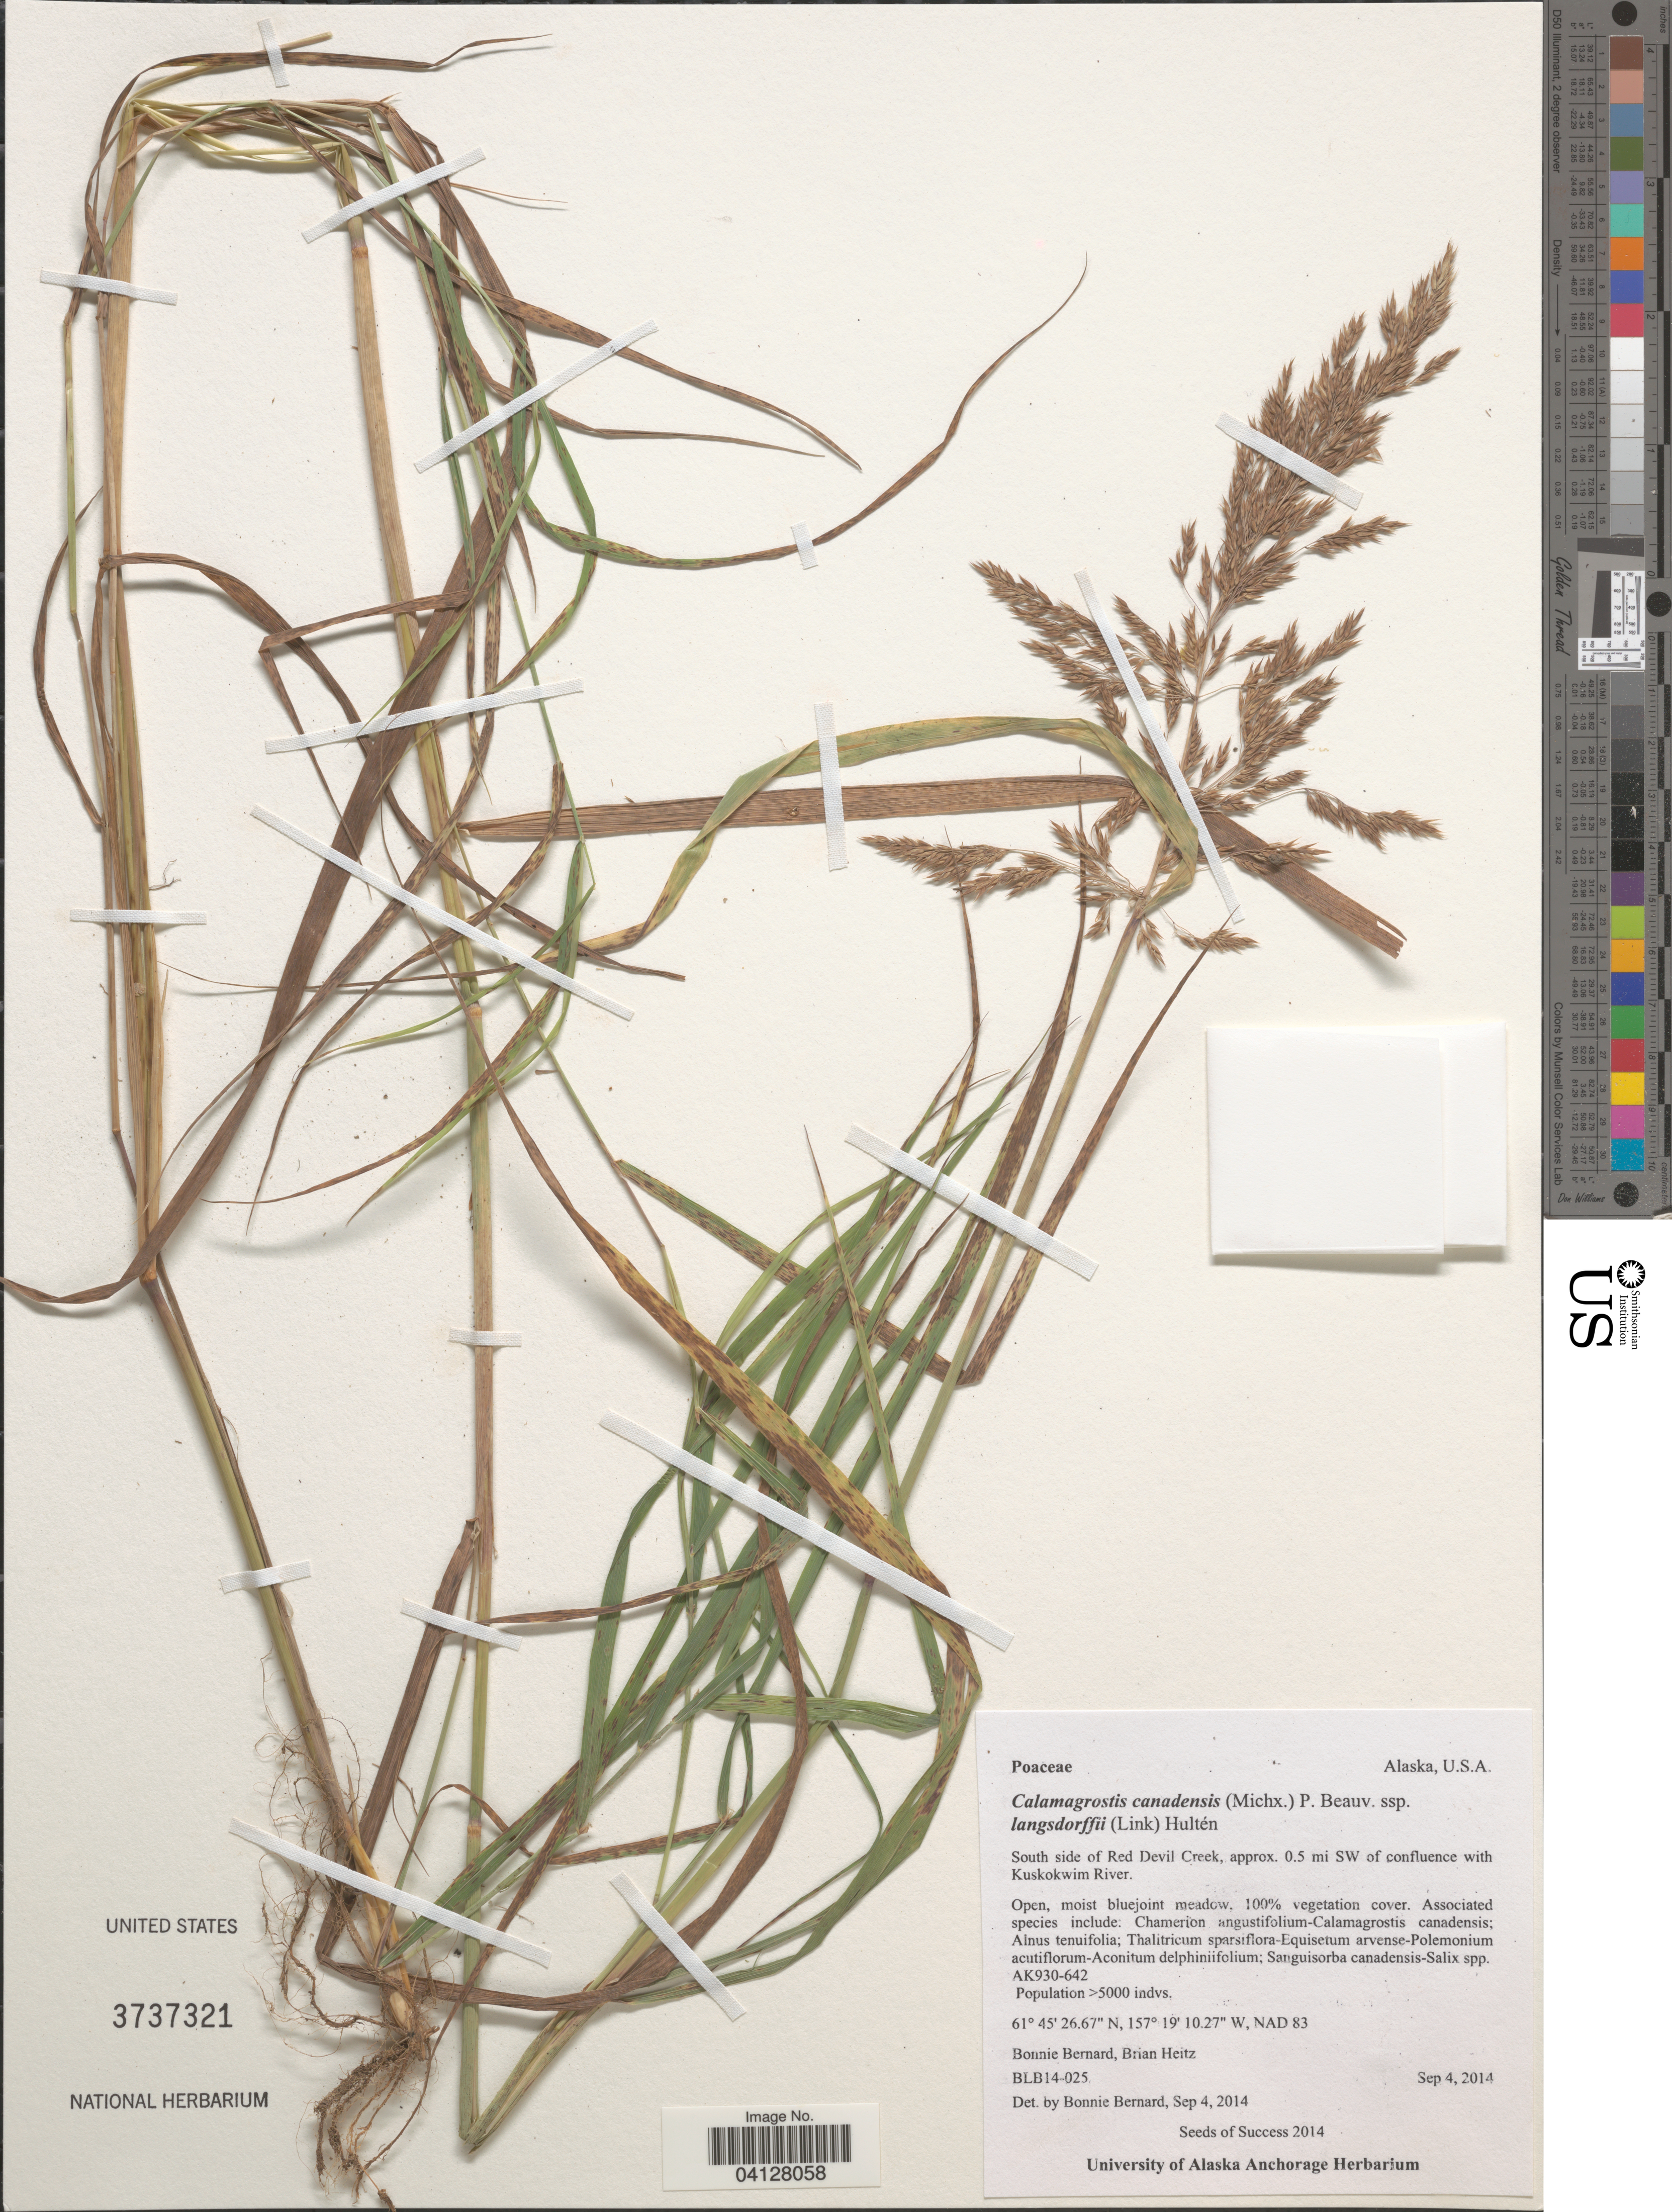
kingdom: Plantae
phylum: Tracheophyta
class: Liliopsida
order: Poales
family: Poaceae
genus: Calamagrostis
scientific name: Calamagrostis canadensis subsp. langsdorffii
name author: (Link) Hultén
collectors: B. Bernard & B. Heitz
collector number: BLB14-025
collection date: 2014-09-04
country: United States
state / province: Alaska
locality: South side of Red Devil Creek, approx. 0.5 mi SW of confluence with Kuskokwim River. AK930-642. NAD 83.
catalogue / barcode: US 3737321